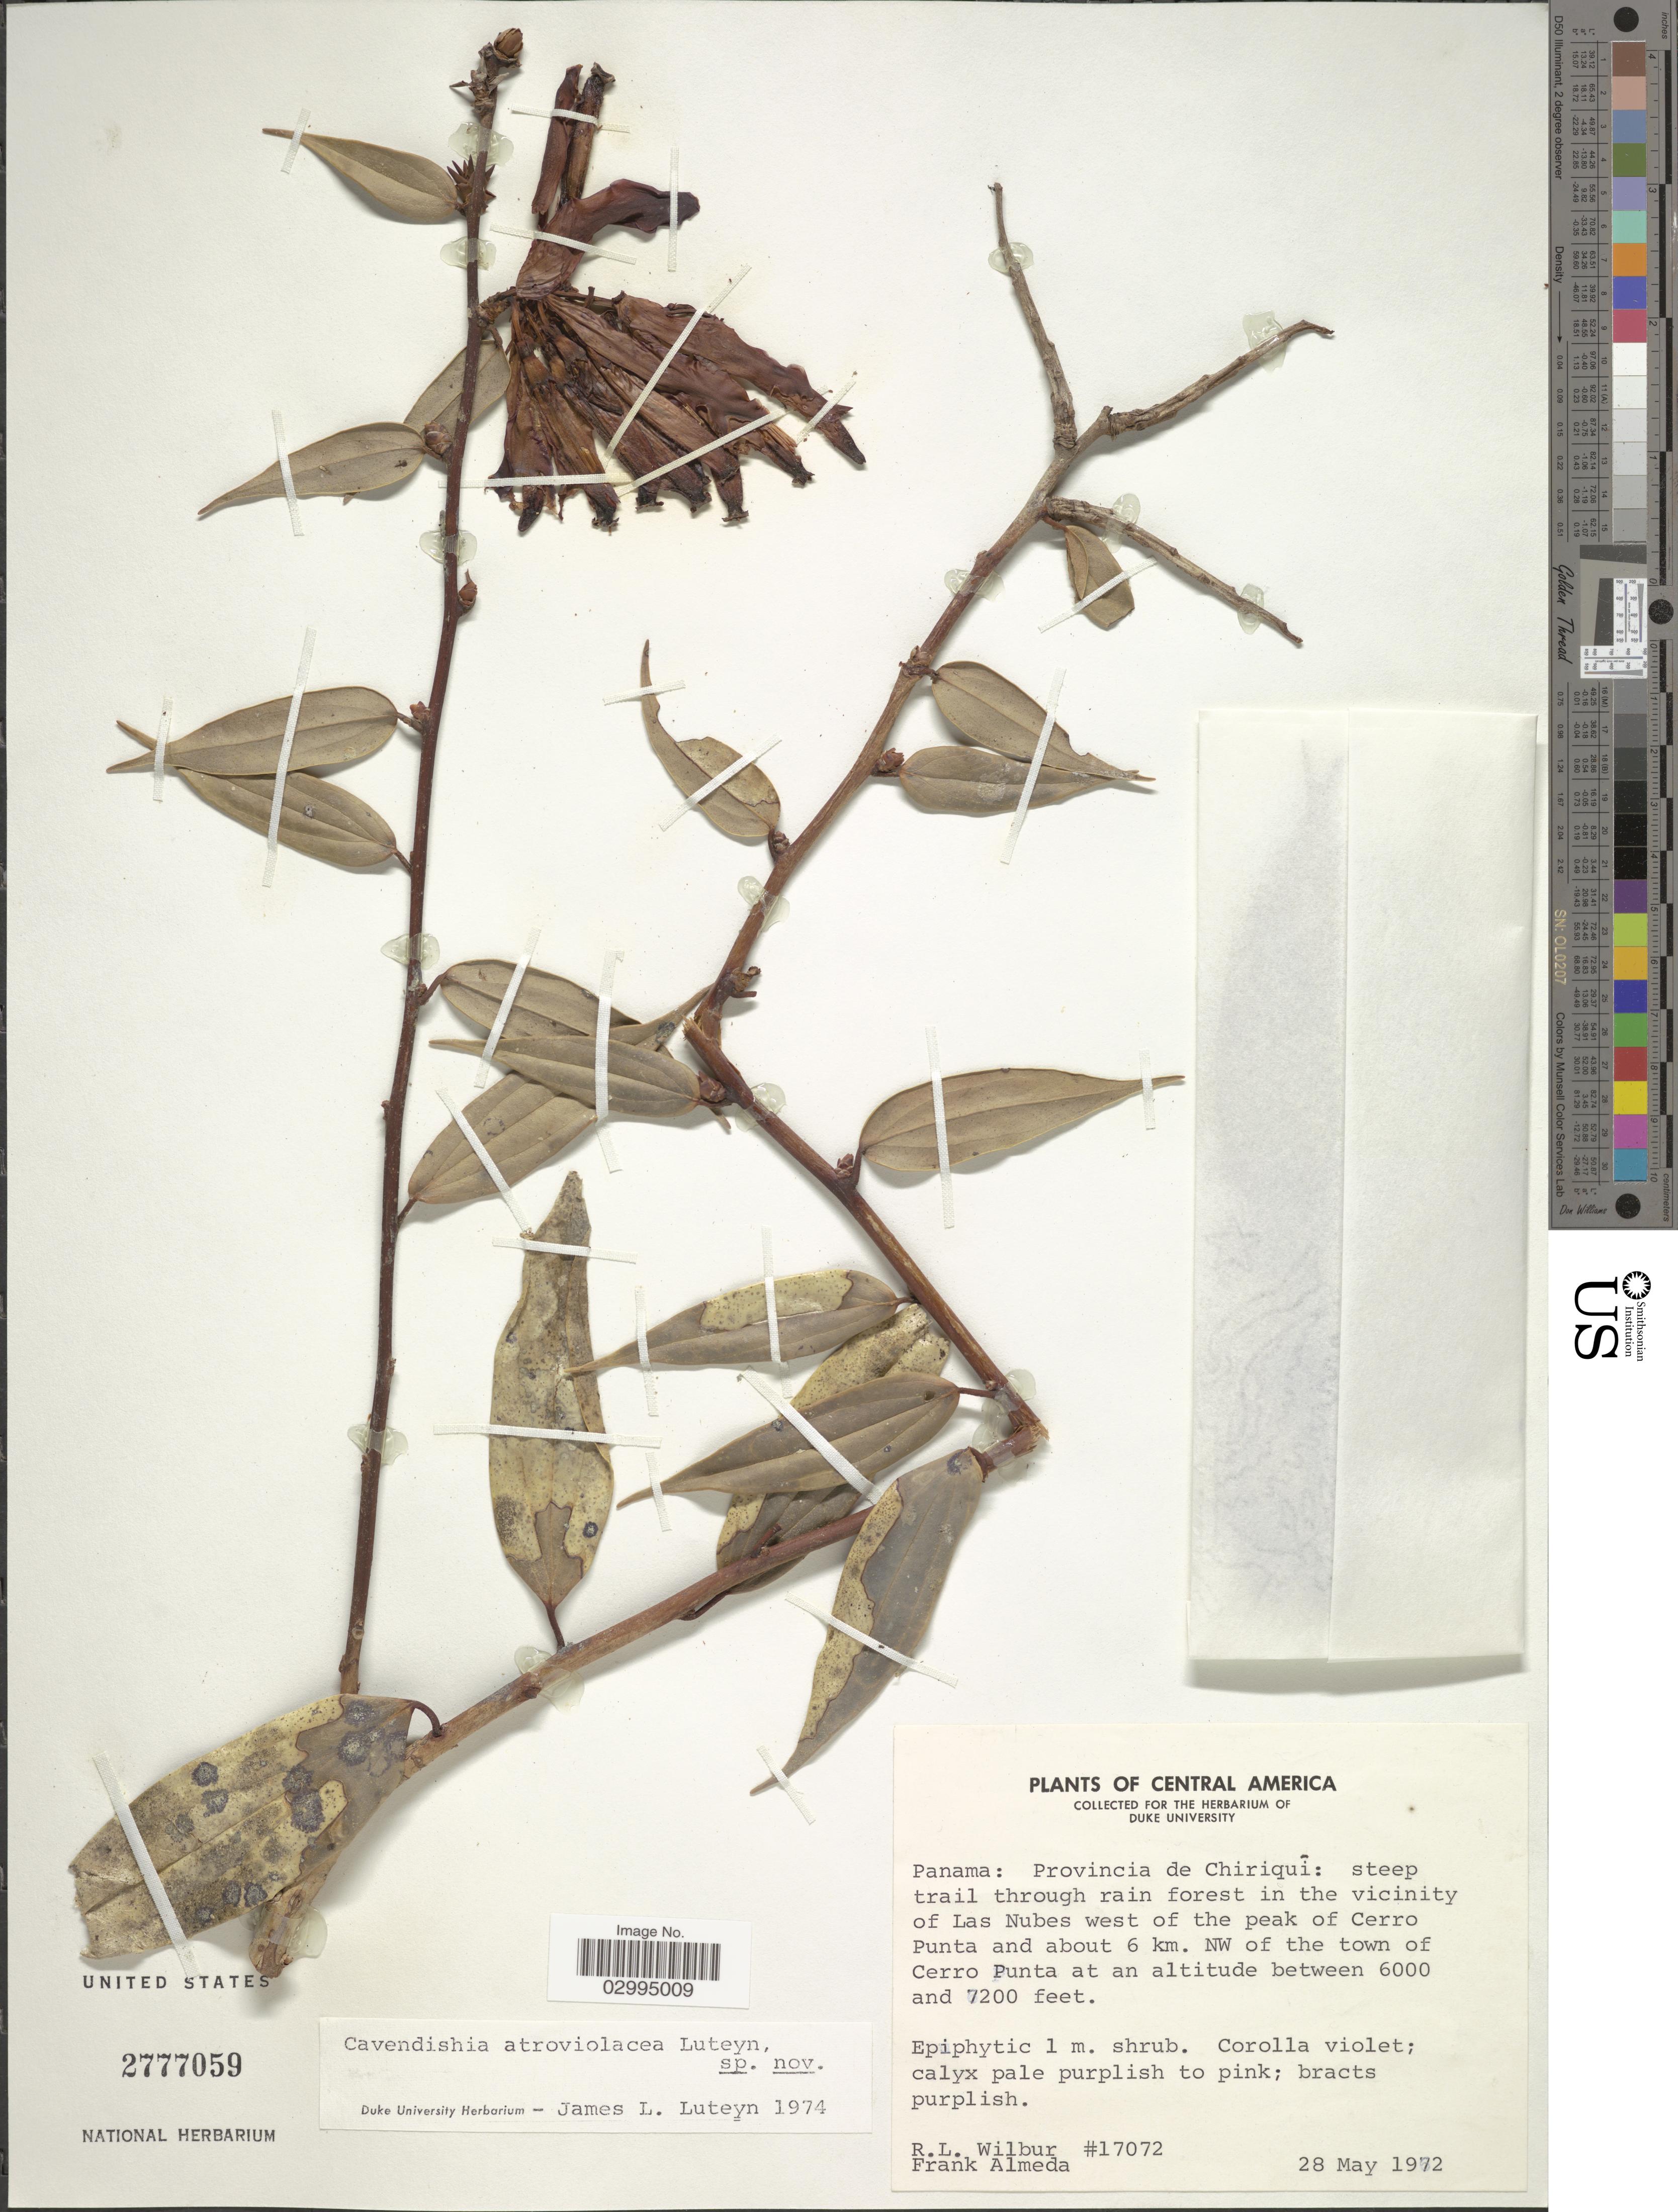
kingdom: Plantae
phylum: Tracheophyta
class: Magnoliopsida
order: Ericales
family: Ericaceae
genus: Cavendishia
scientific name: Cavendishia atroviolacea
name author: Luteyn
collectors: R. L. Wilbur & F. Almeda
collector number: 17072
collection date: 1972-05-28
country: Panama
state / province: Chiriqui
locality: Central America. Provincia de Chiriquí: steep trail through rain forest in the vicinity of Las Nubes west of the peak of Cerro Punta and about 6 km. NW of the town of Cerro Punta.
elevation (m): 1829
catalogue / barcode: US 2777059